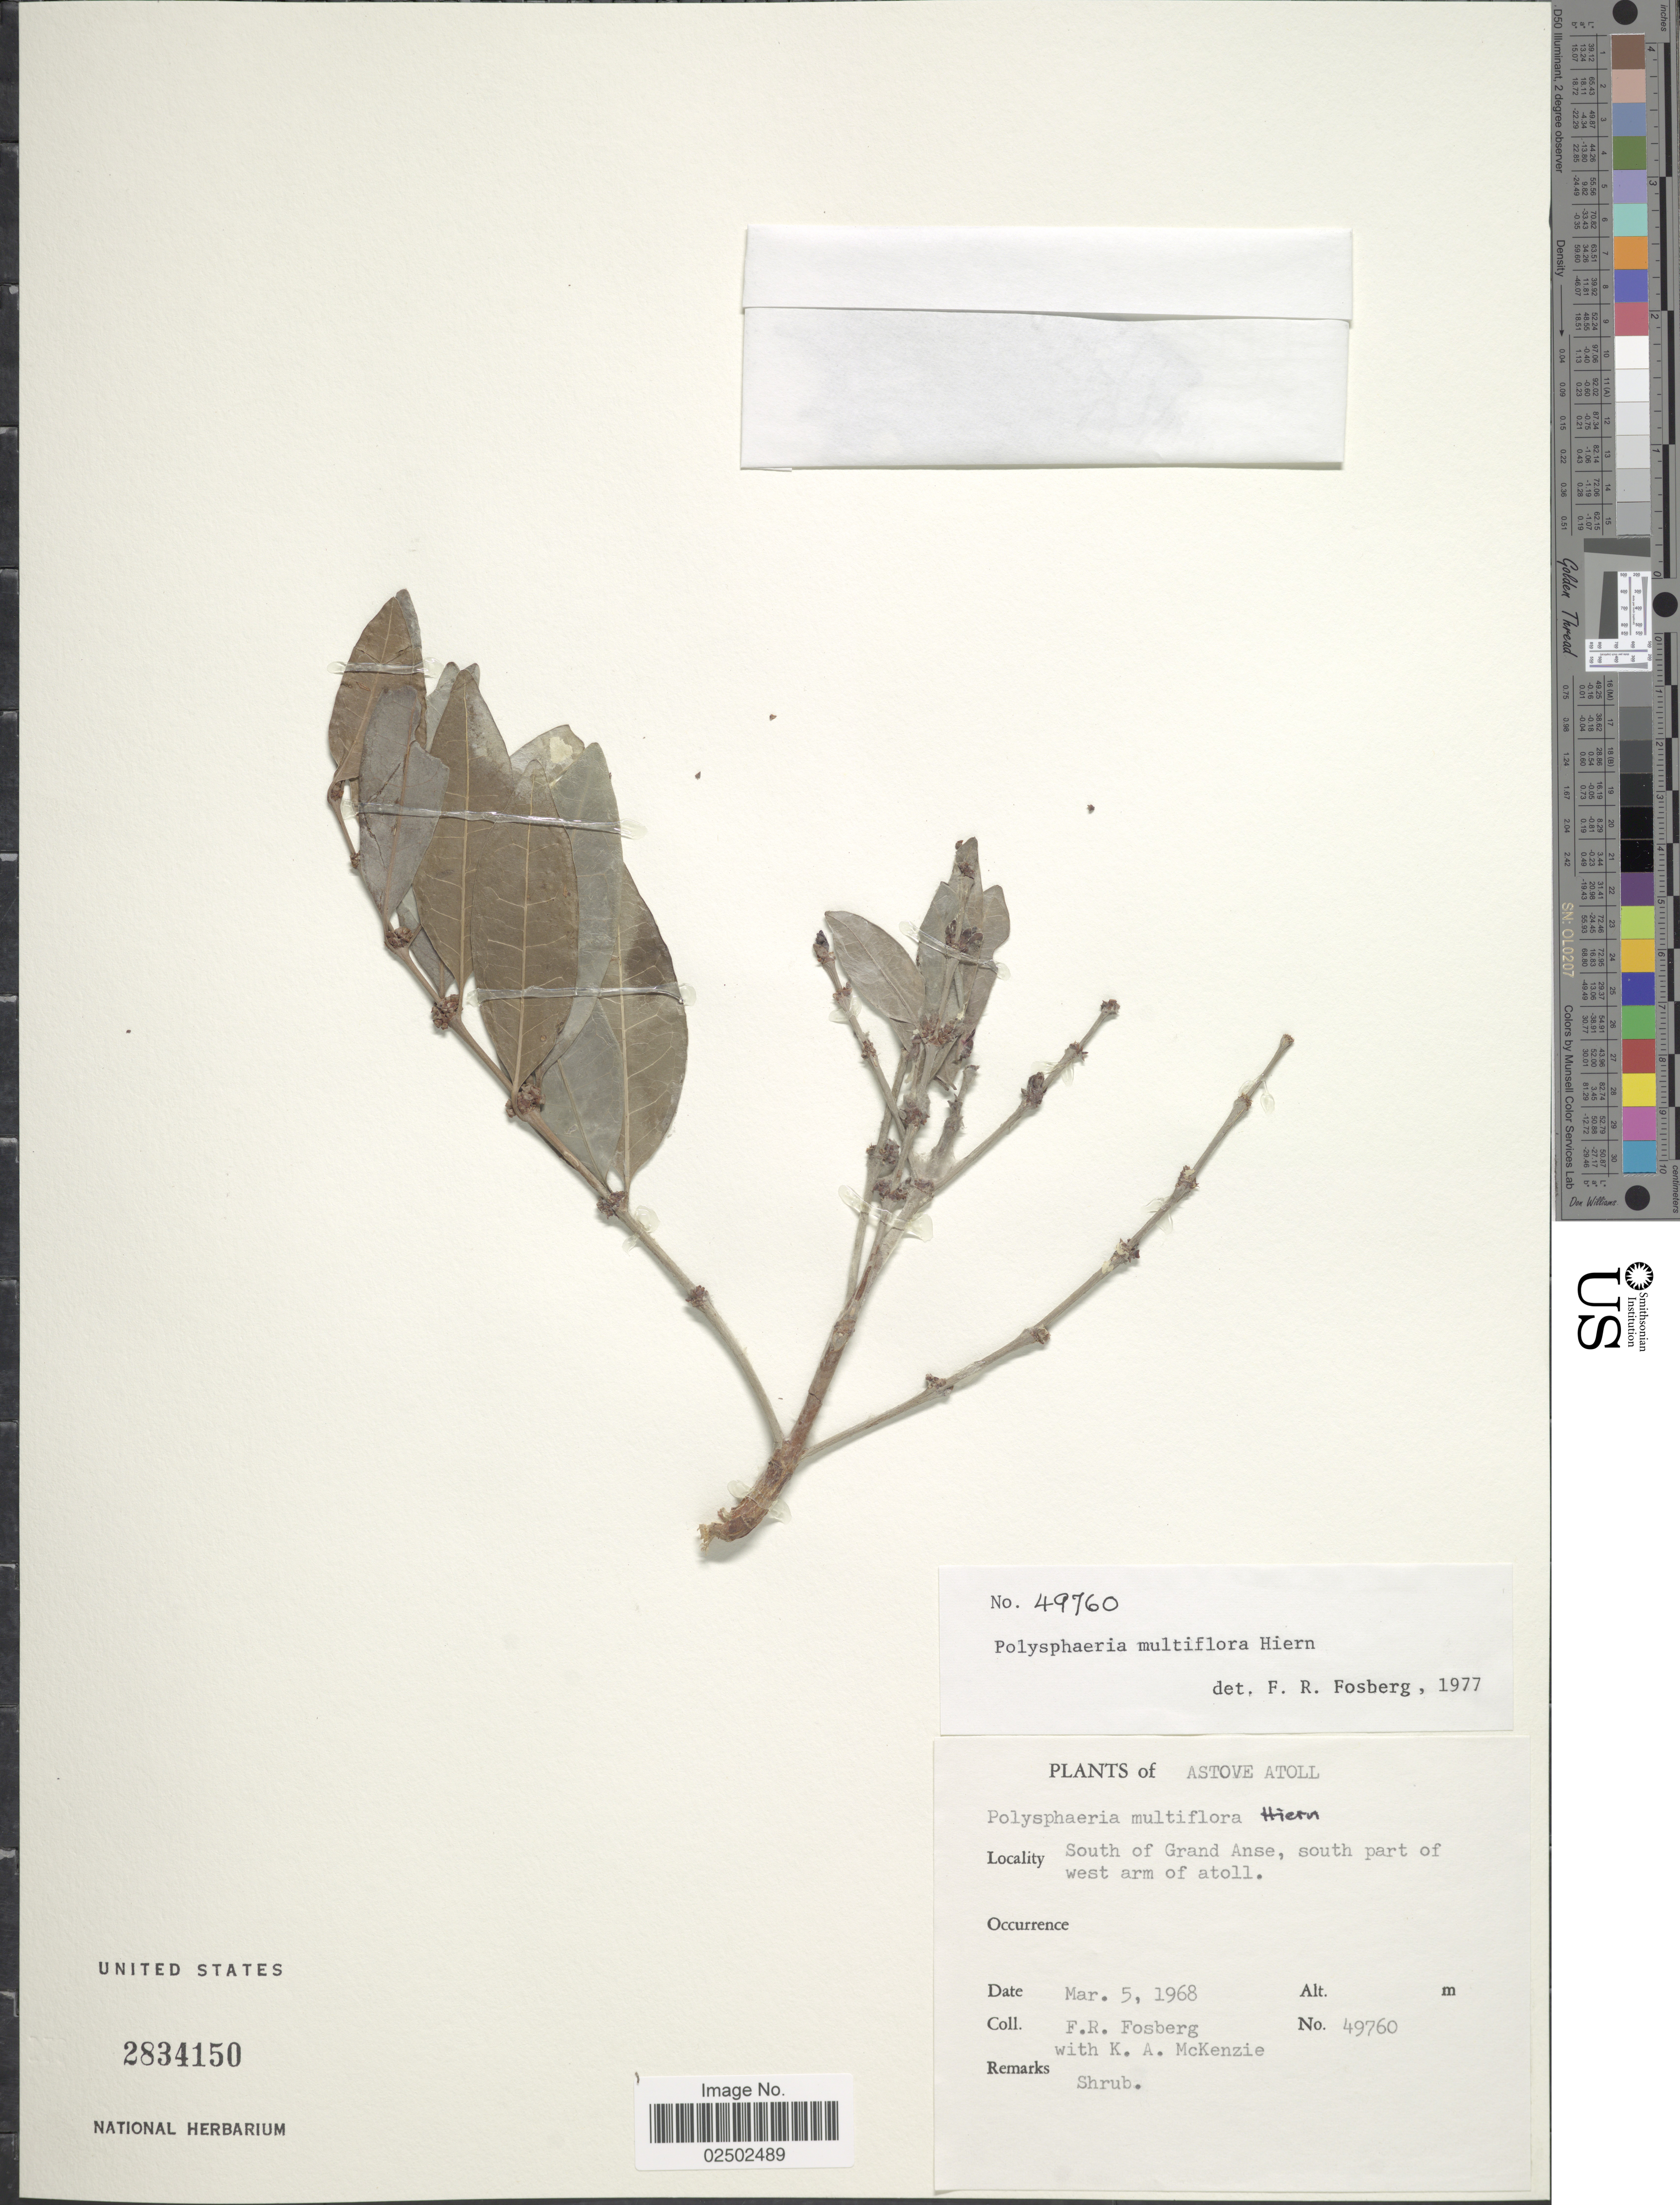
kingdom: Plantae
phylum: Tracheophyta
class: Magnoliopsida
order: Gentianales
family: Rubiaceae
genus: Polysphaeria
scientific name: Polysphaeria multiflora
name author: Hiern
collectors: F. R. Fosberg & K. McKenzie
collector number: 49760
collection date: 1968-03-05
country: Seychelles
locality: Astove Atoll. South of Grand Anse, south part of west arm of atoll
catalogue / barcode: US 2834150